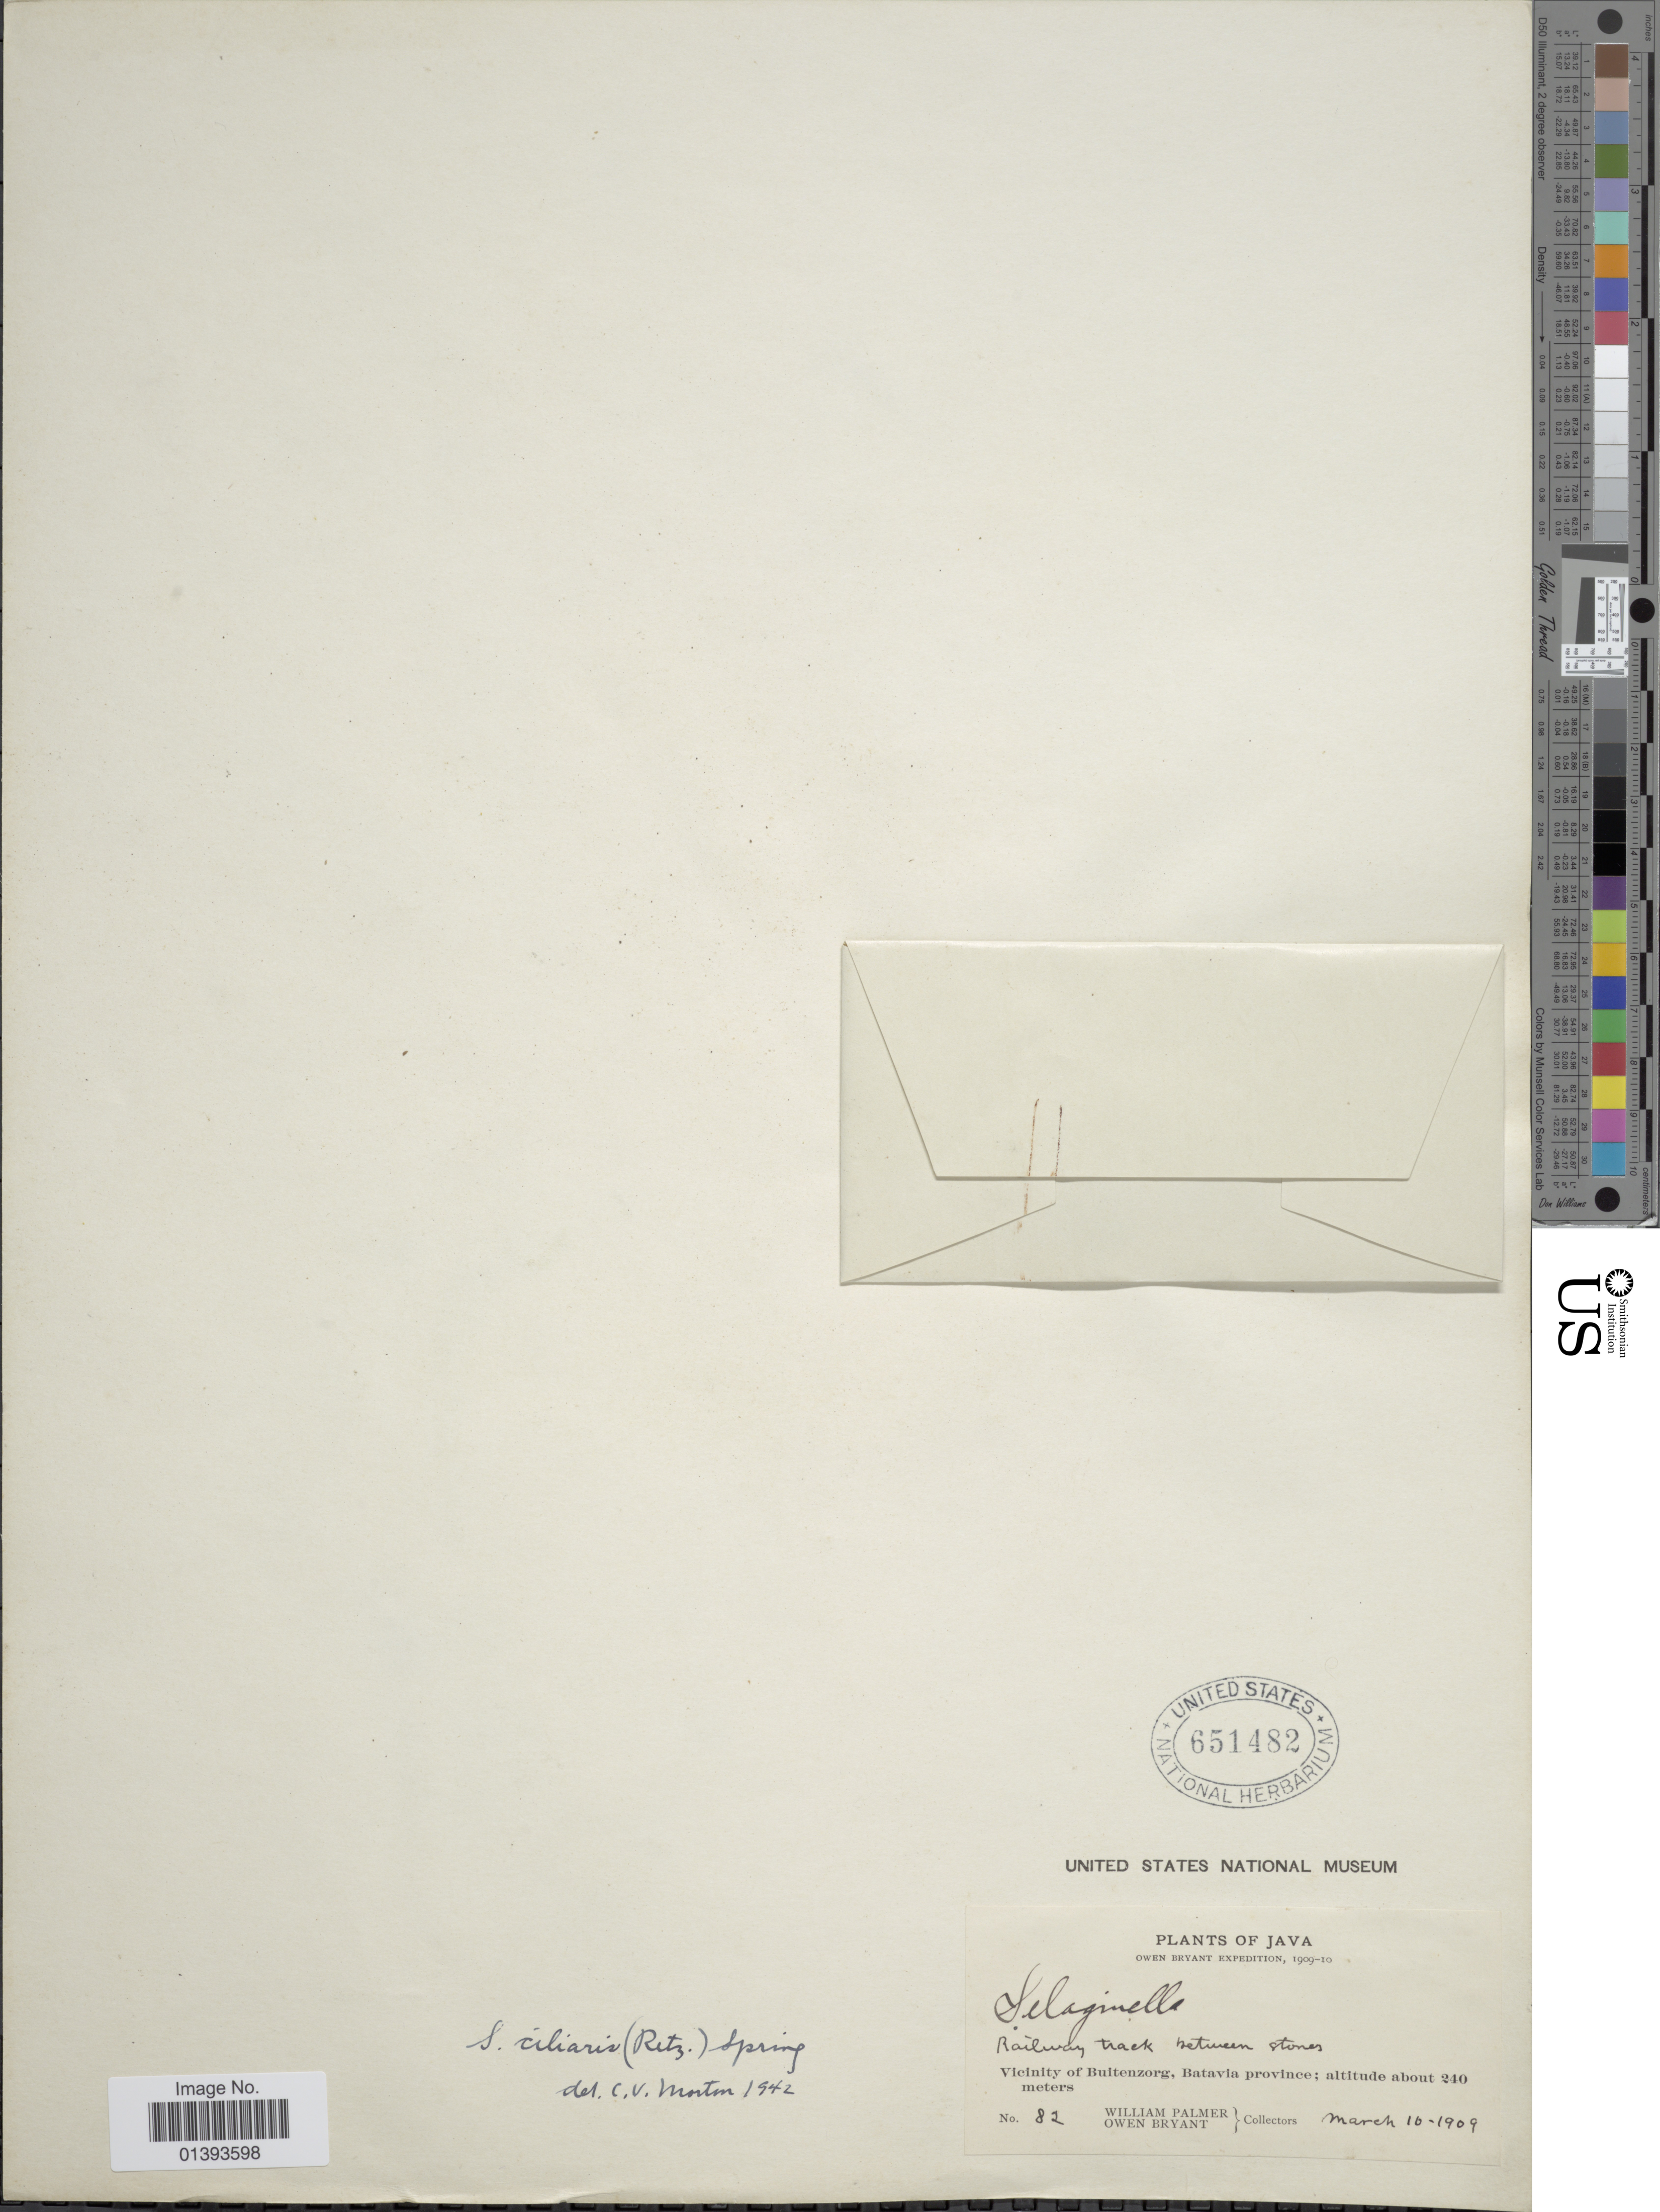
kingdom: Plantae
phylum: Tracheophyta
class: Lycopodiopsida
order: Selaginellales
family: Selaginellaceae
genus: Selaginella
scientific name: Selaginella ciliaris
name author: (Retz.) Spring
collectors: W. Palmer & O. Bryant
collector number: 82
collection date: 1909-03-10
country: Indonesia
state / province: Java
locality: Vicinity of Buitenzorg, Batavia province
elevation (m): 240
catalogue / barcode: US 651482